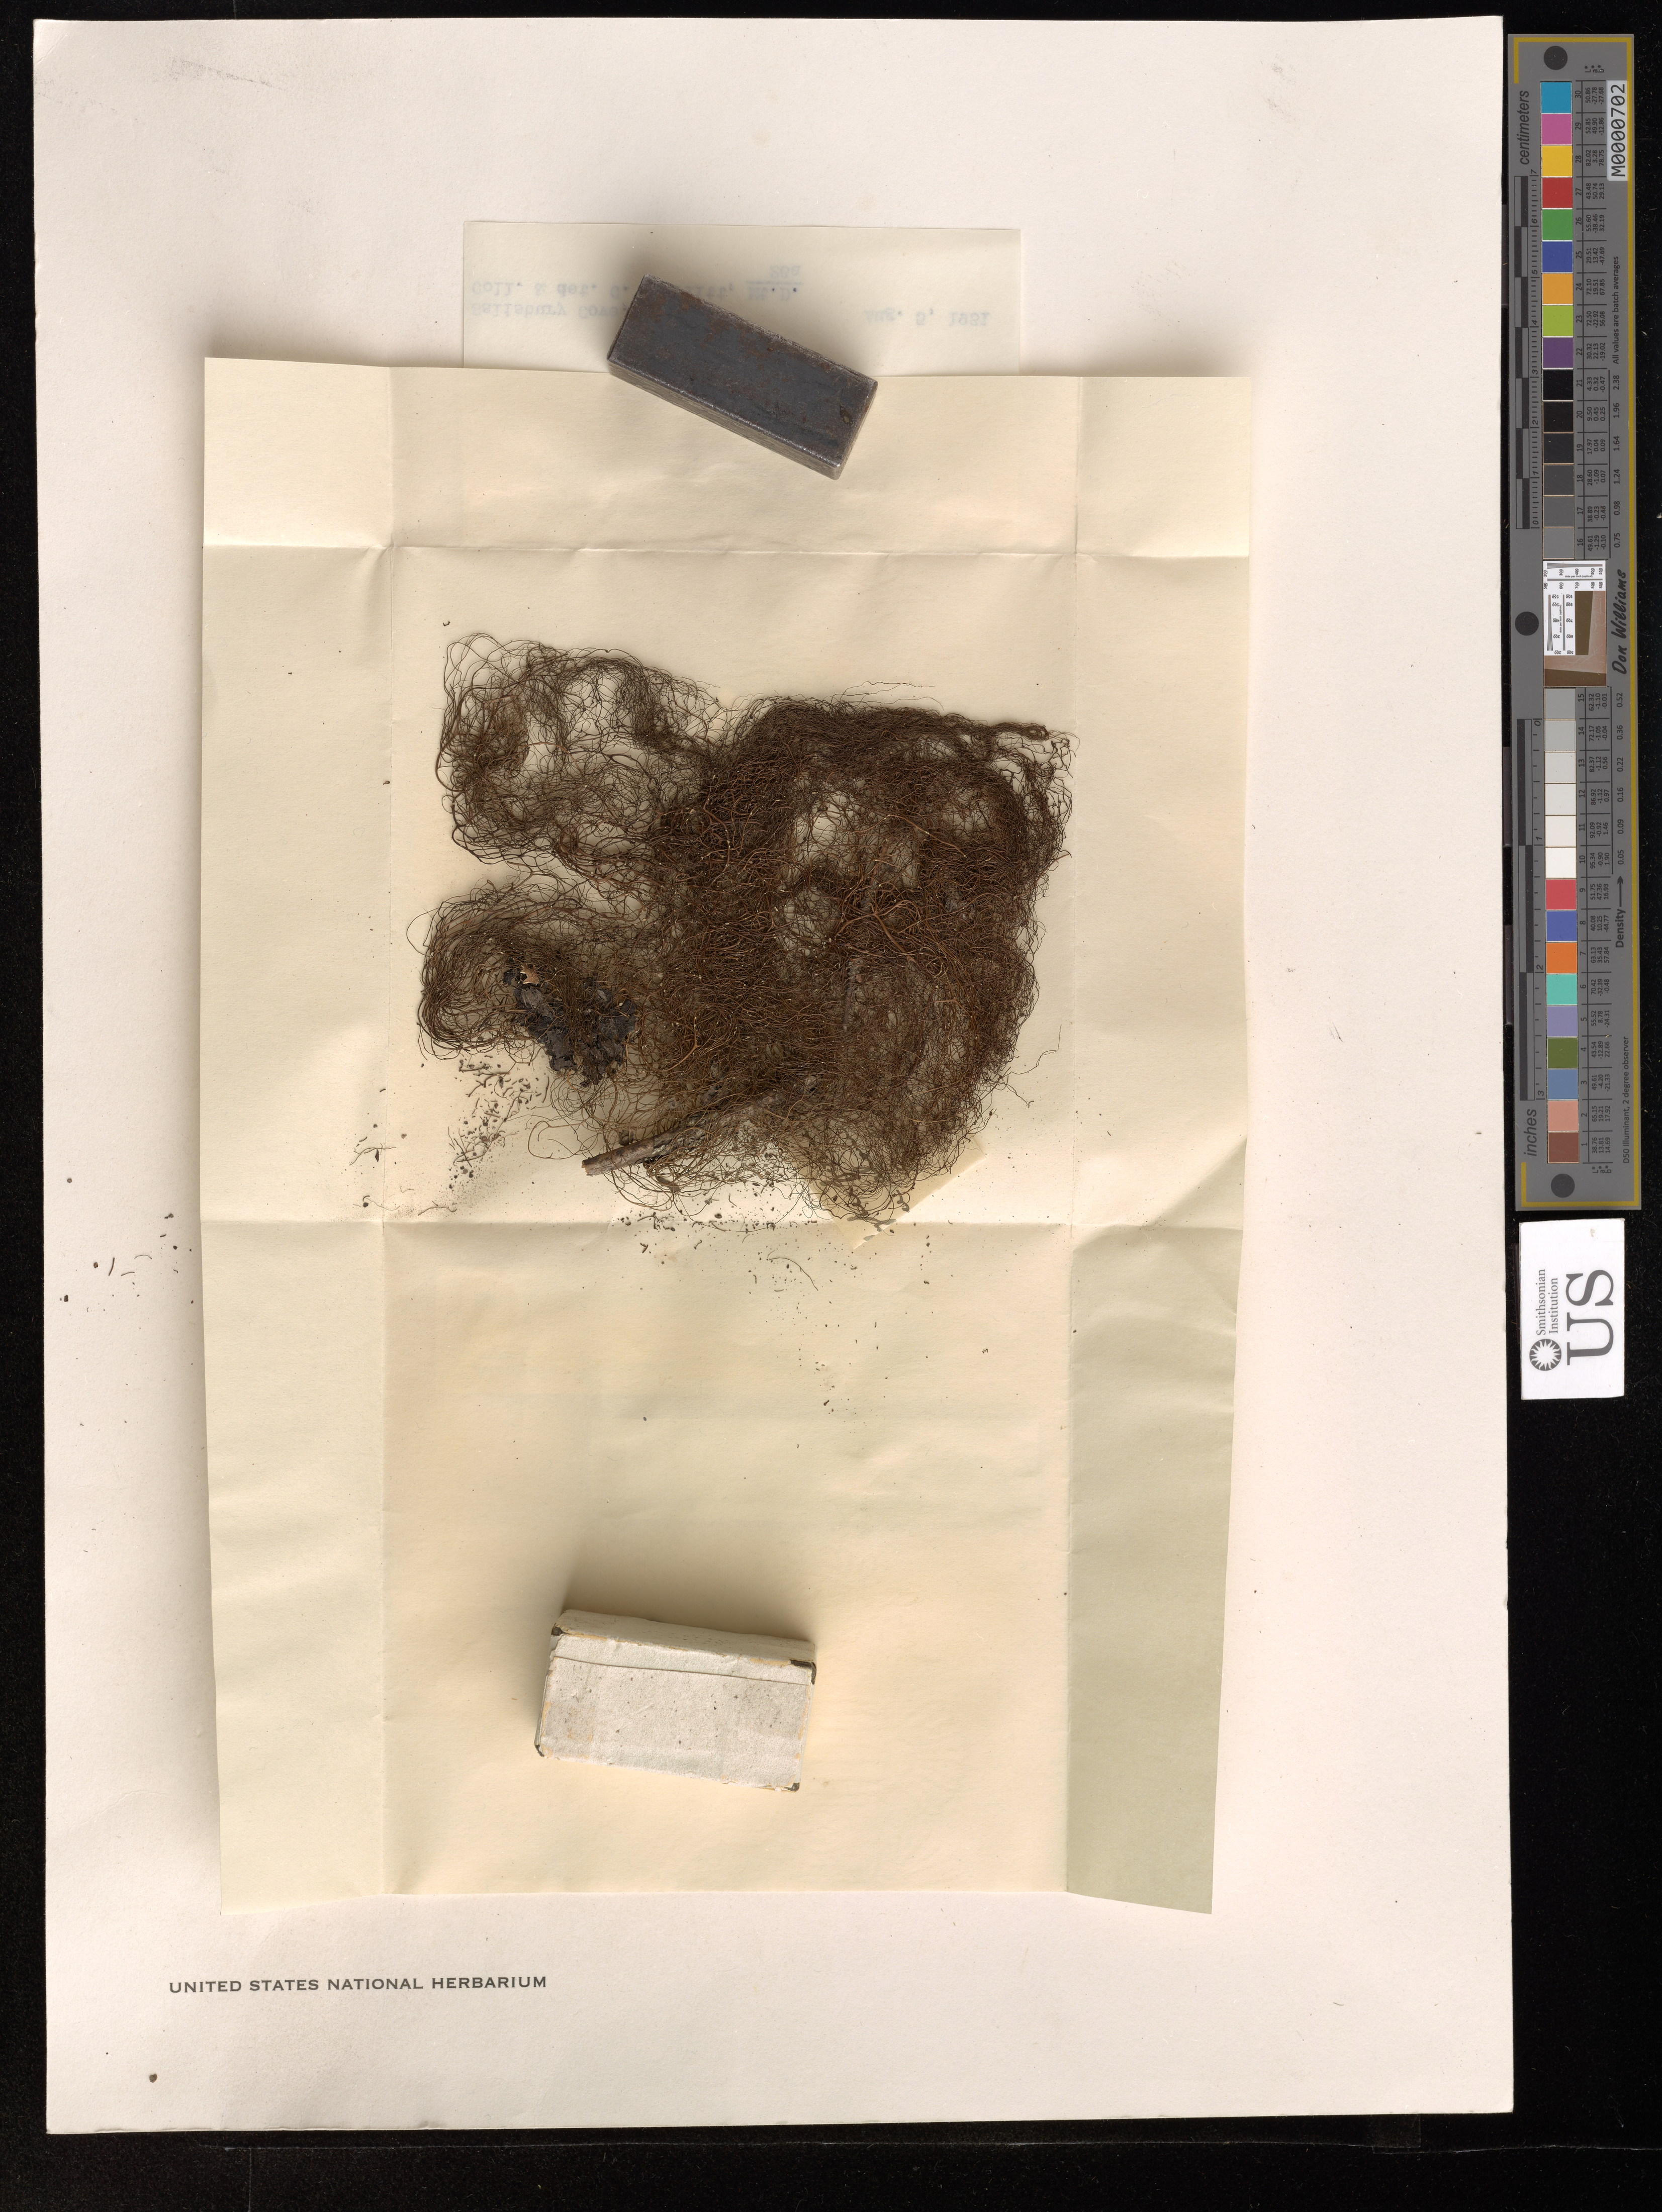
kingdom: Fungi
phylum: Ascomycota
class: Lecanoromycetes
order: Lecanorales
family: Parmeliaceae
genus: Bryoria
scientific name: Bryoria fuscescens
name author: (Gyeln.) Brodo & D.Hawksw.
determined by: McMullin, R. Troy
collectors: C. Plitt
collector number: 26a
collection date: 1931-08-05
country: United States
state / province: Maine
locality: Salisbury Cove